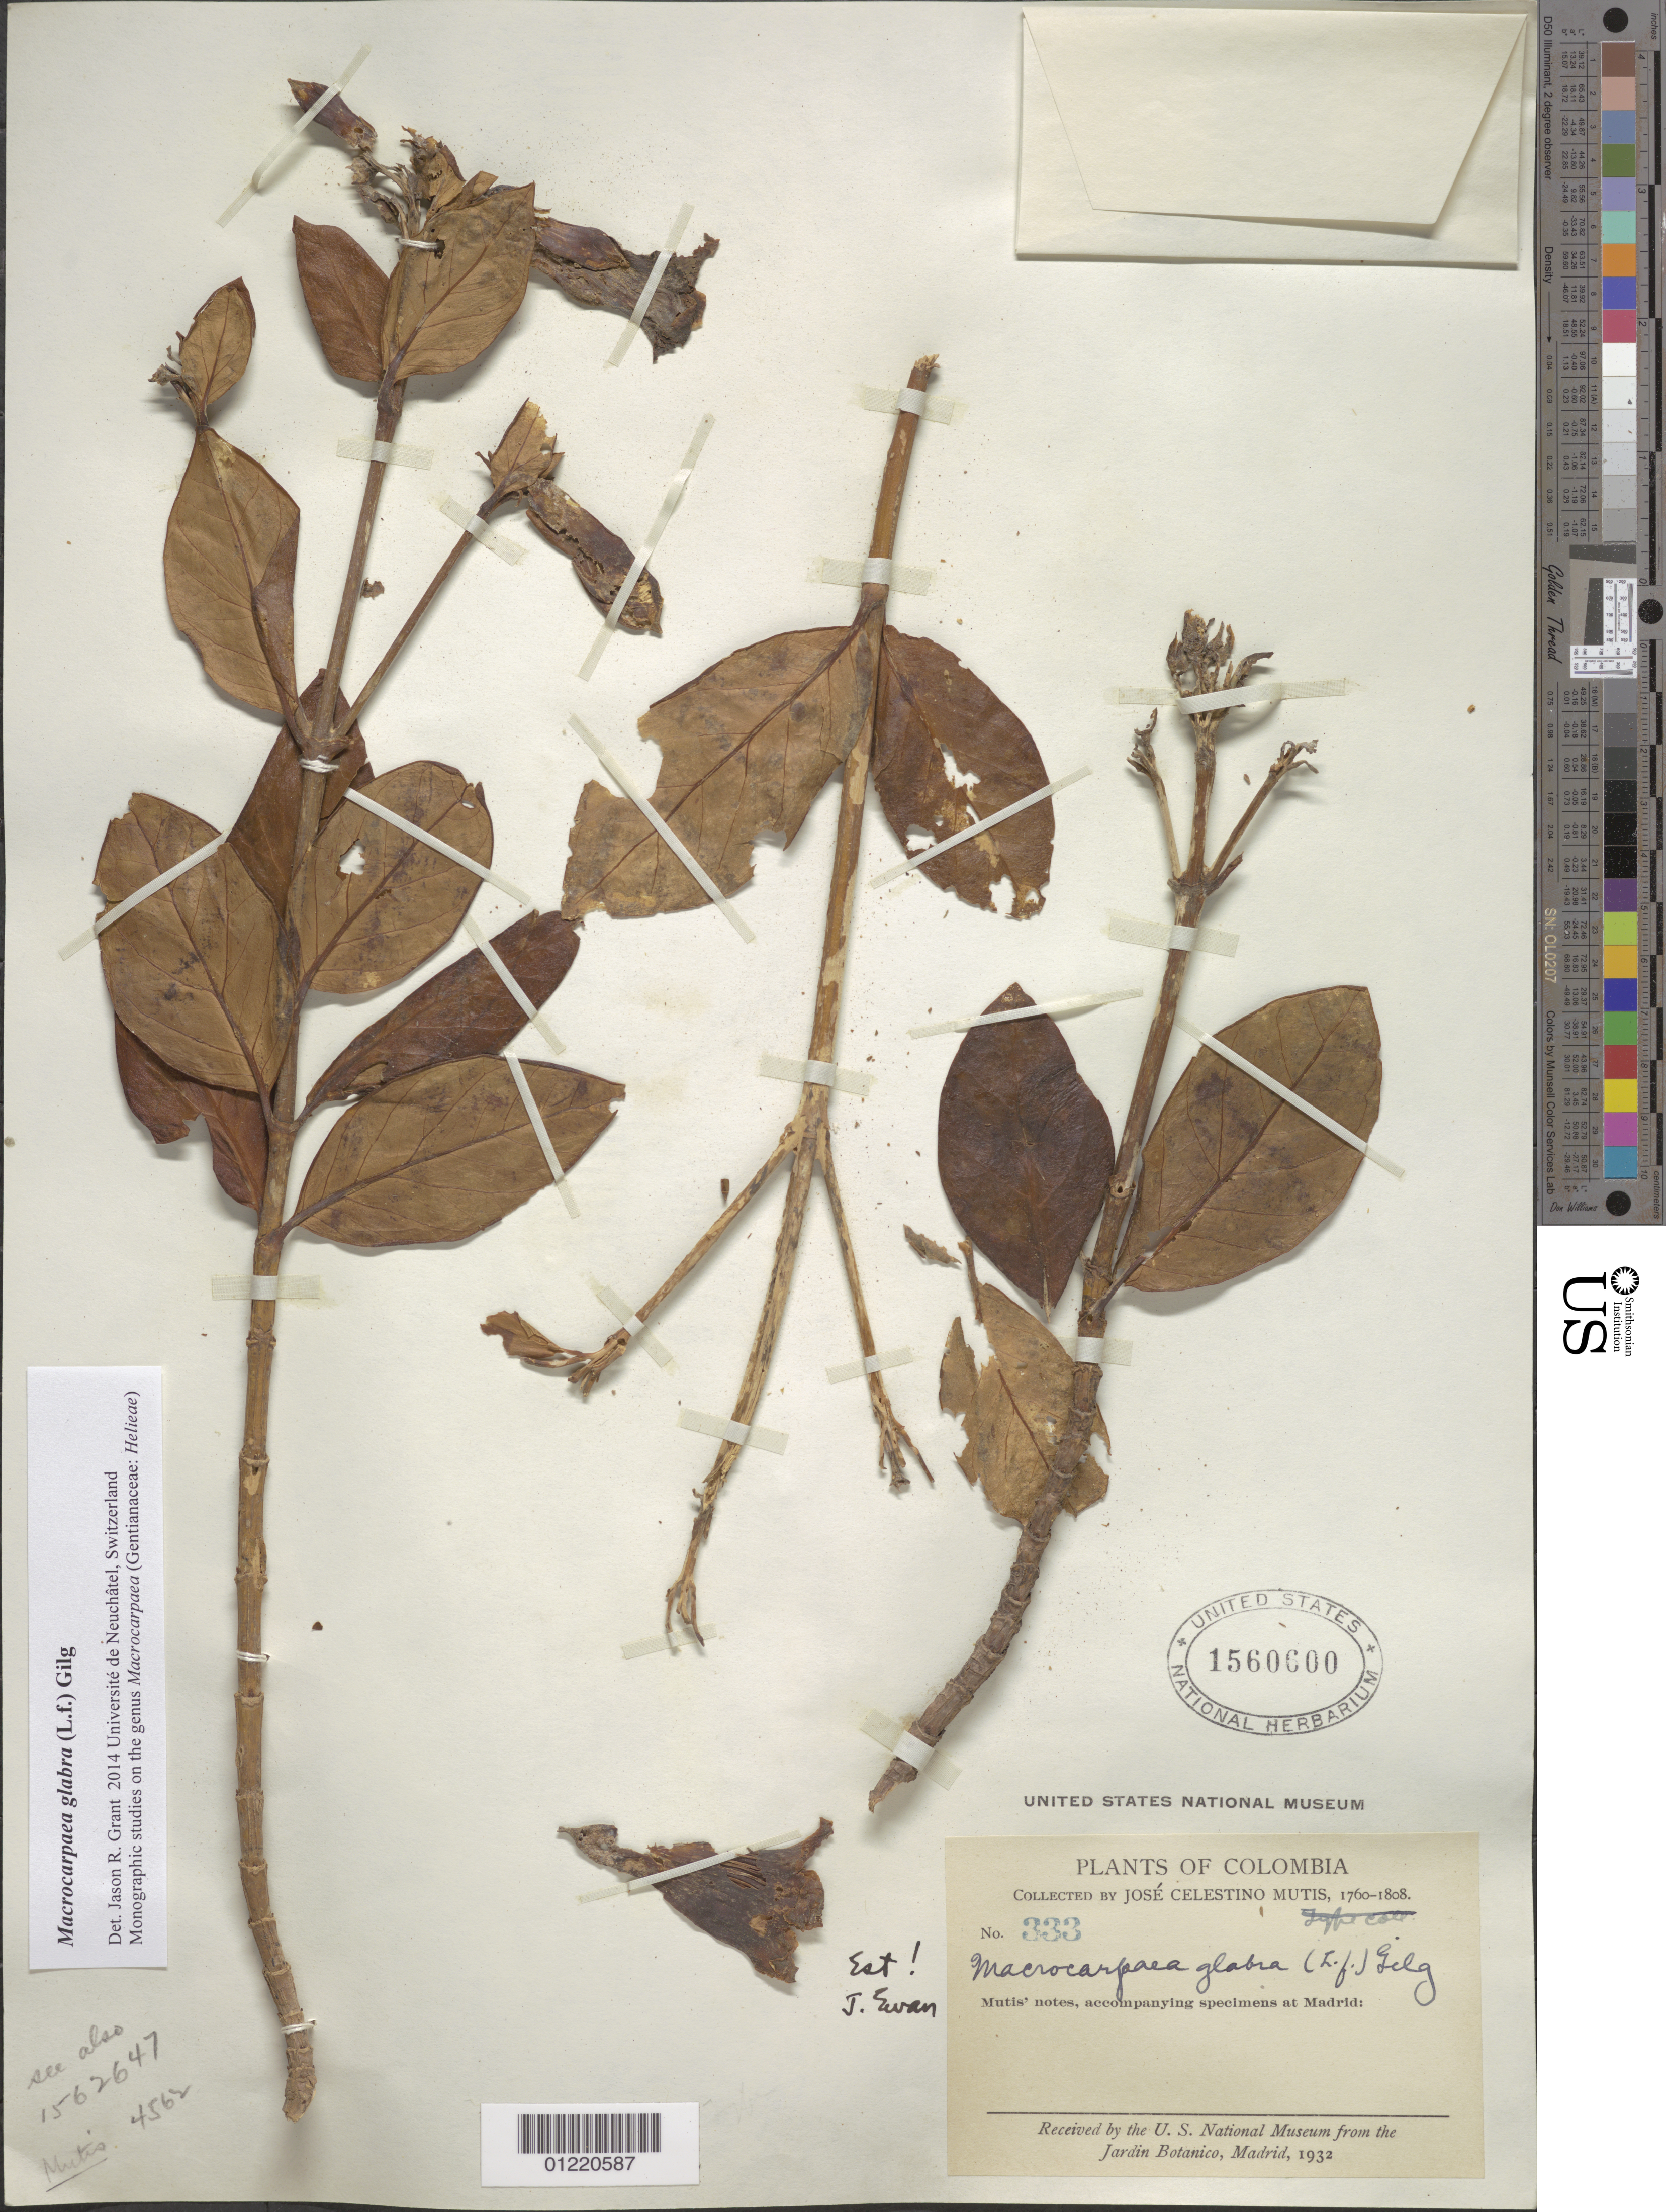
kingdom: Plantae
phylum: Tracheophyta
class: Magnoliopsida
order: Gentianales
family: Gentianaceae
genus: Macrocarpaea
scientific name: Macrocarpaea glabra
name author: (L. f.) Gilg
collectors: J. C. B. Mutis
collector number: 333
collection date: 1760/1808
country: Colombia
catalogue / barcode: US 1560600